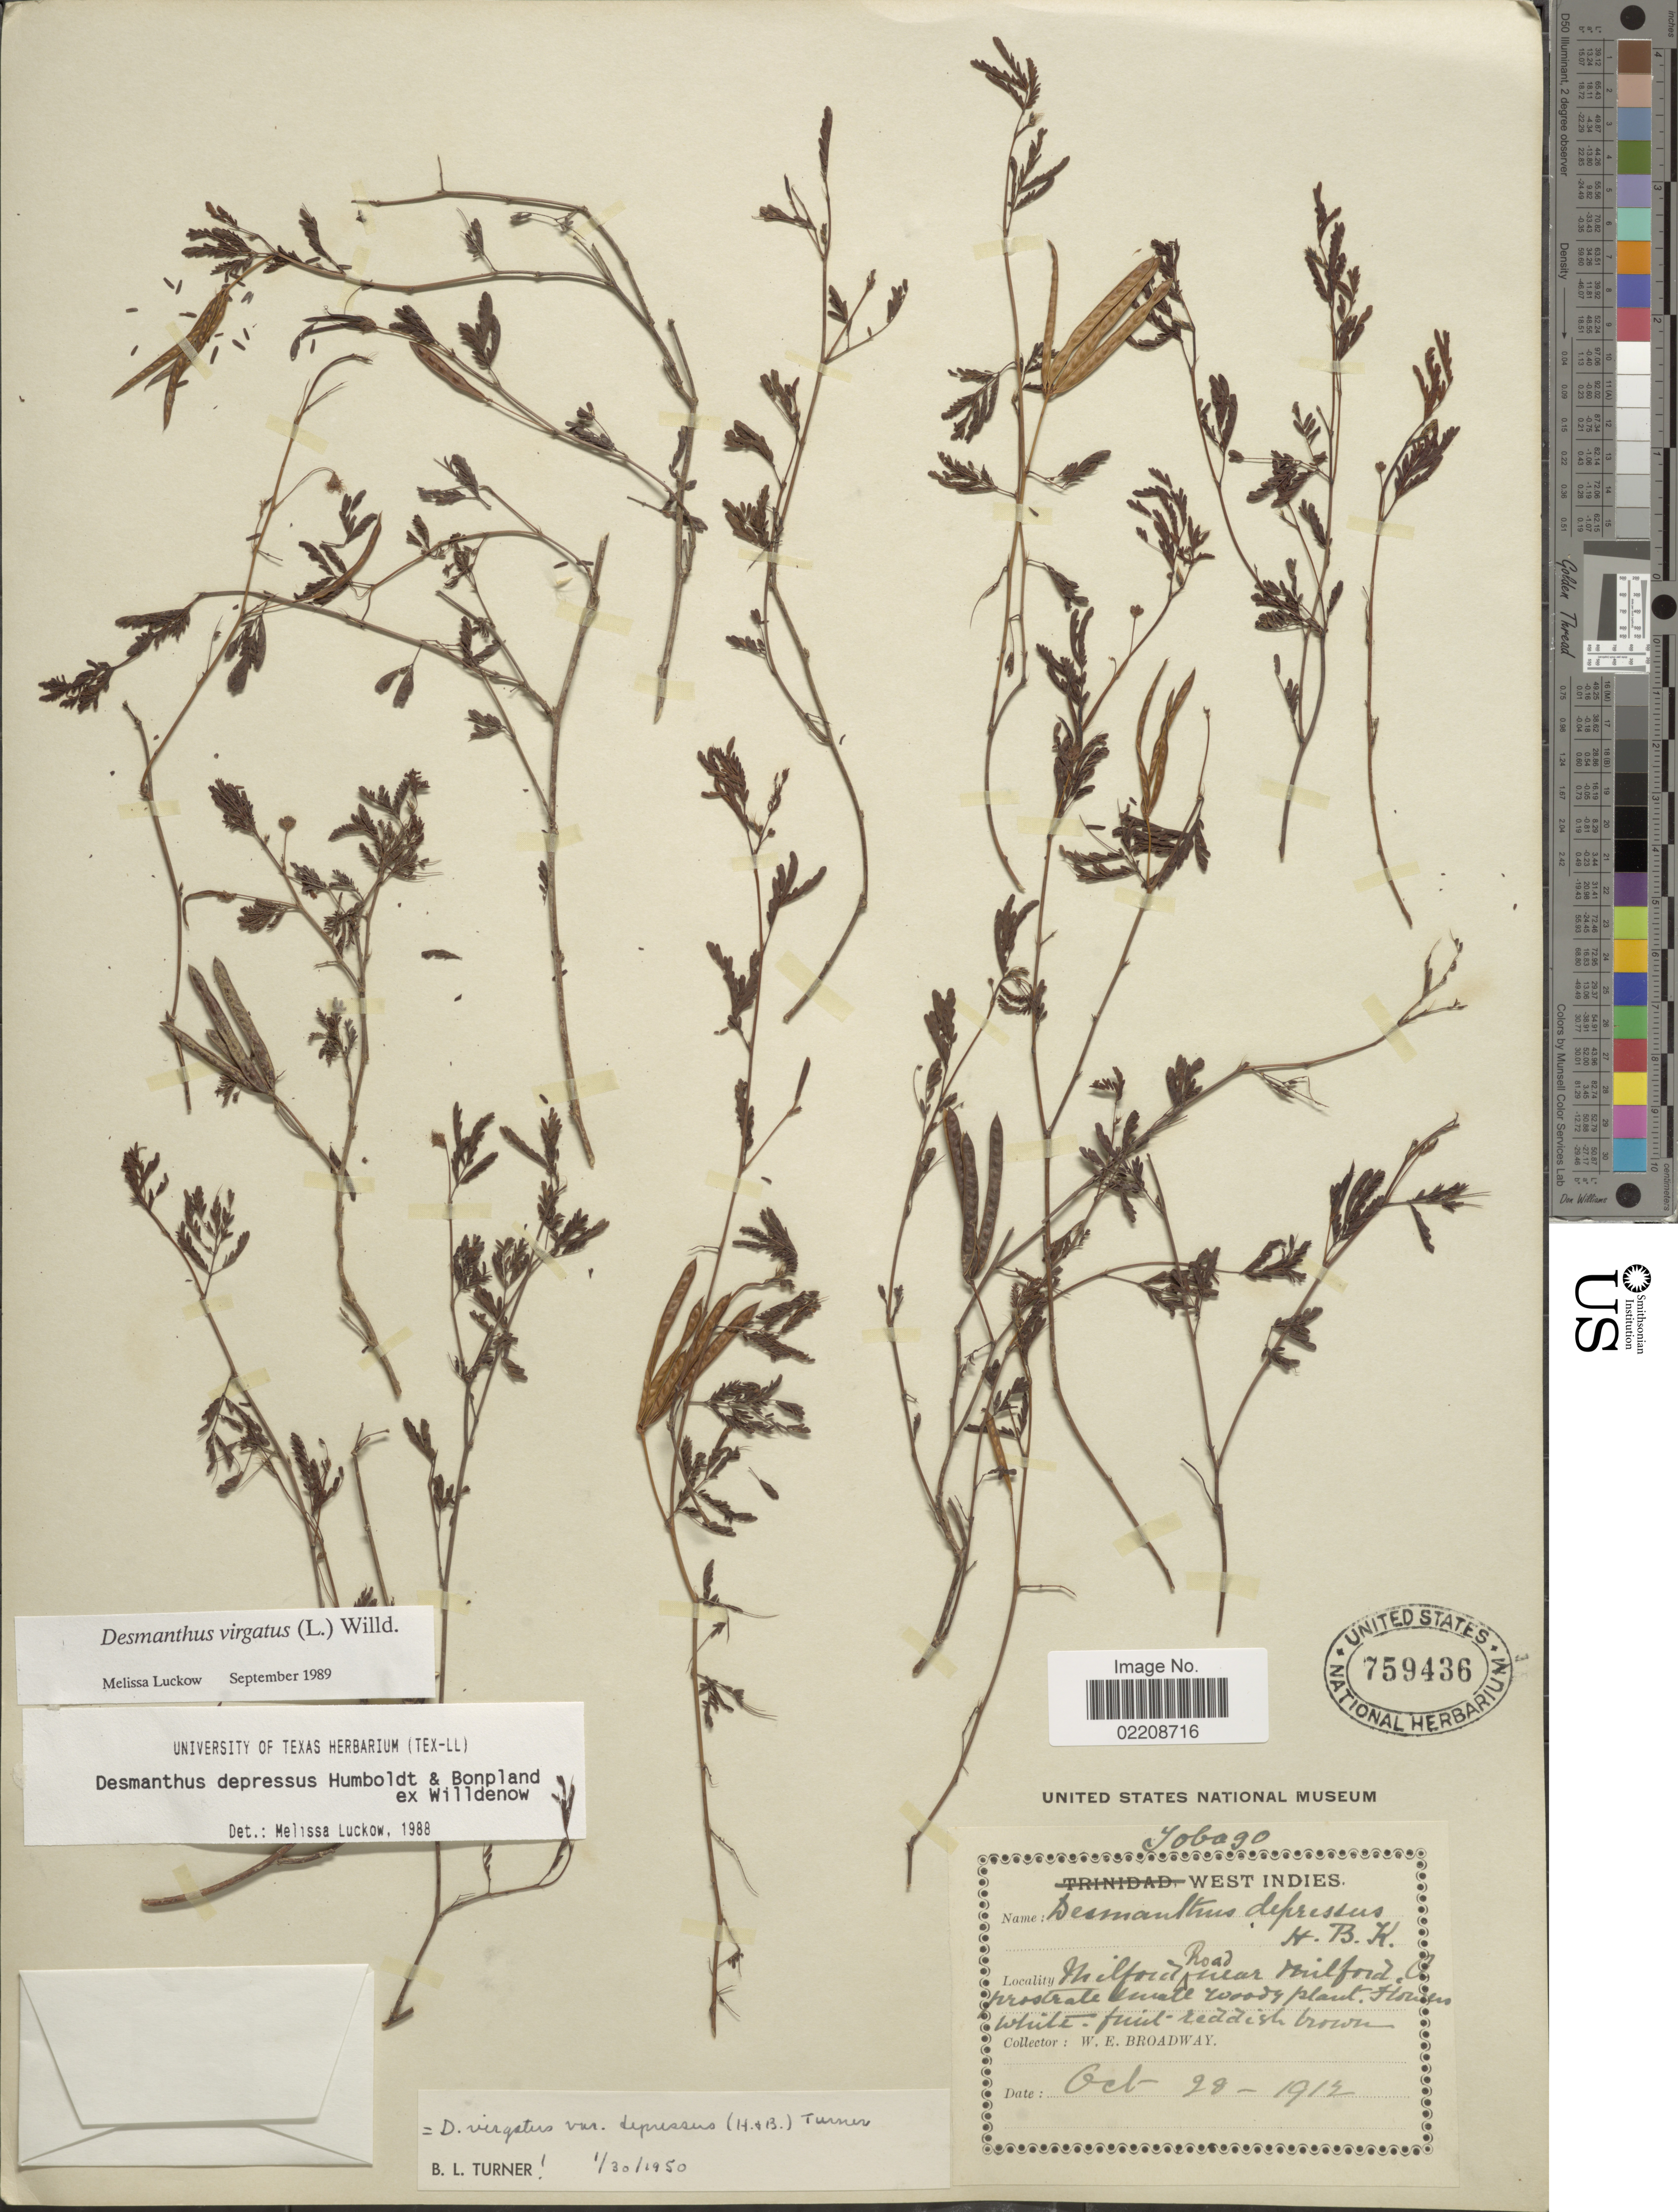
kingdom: Plantae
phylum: Tracheophyta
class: Magnoliopsida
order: Fabales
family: Fabaceae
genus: Desmanthus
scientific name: Desmanthus virgatus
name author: (L.) Willd.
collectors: W. E. Broadway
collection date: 1912-10-28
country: Trinidad and Tobago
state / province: Tobago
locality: West Indies, Milford Road, near Milford.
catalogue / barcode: US 759436